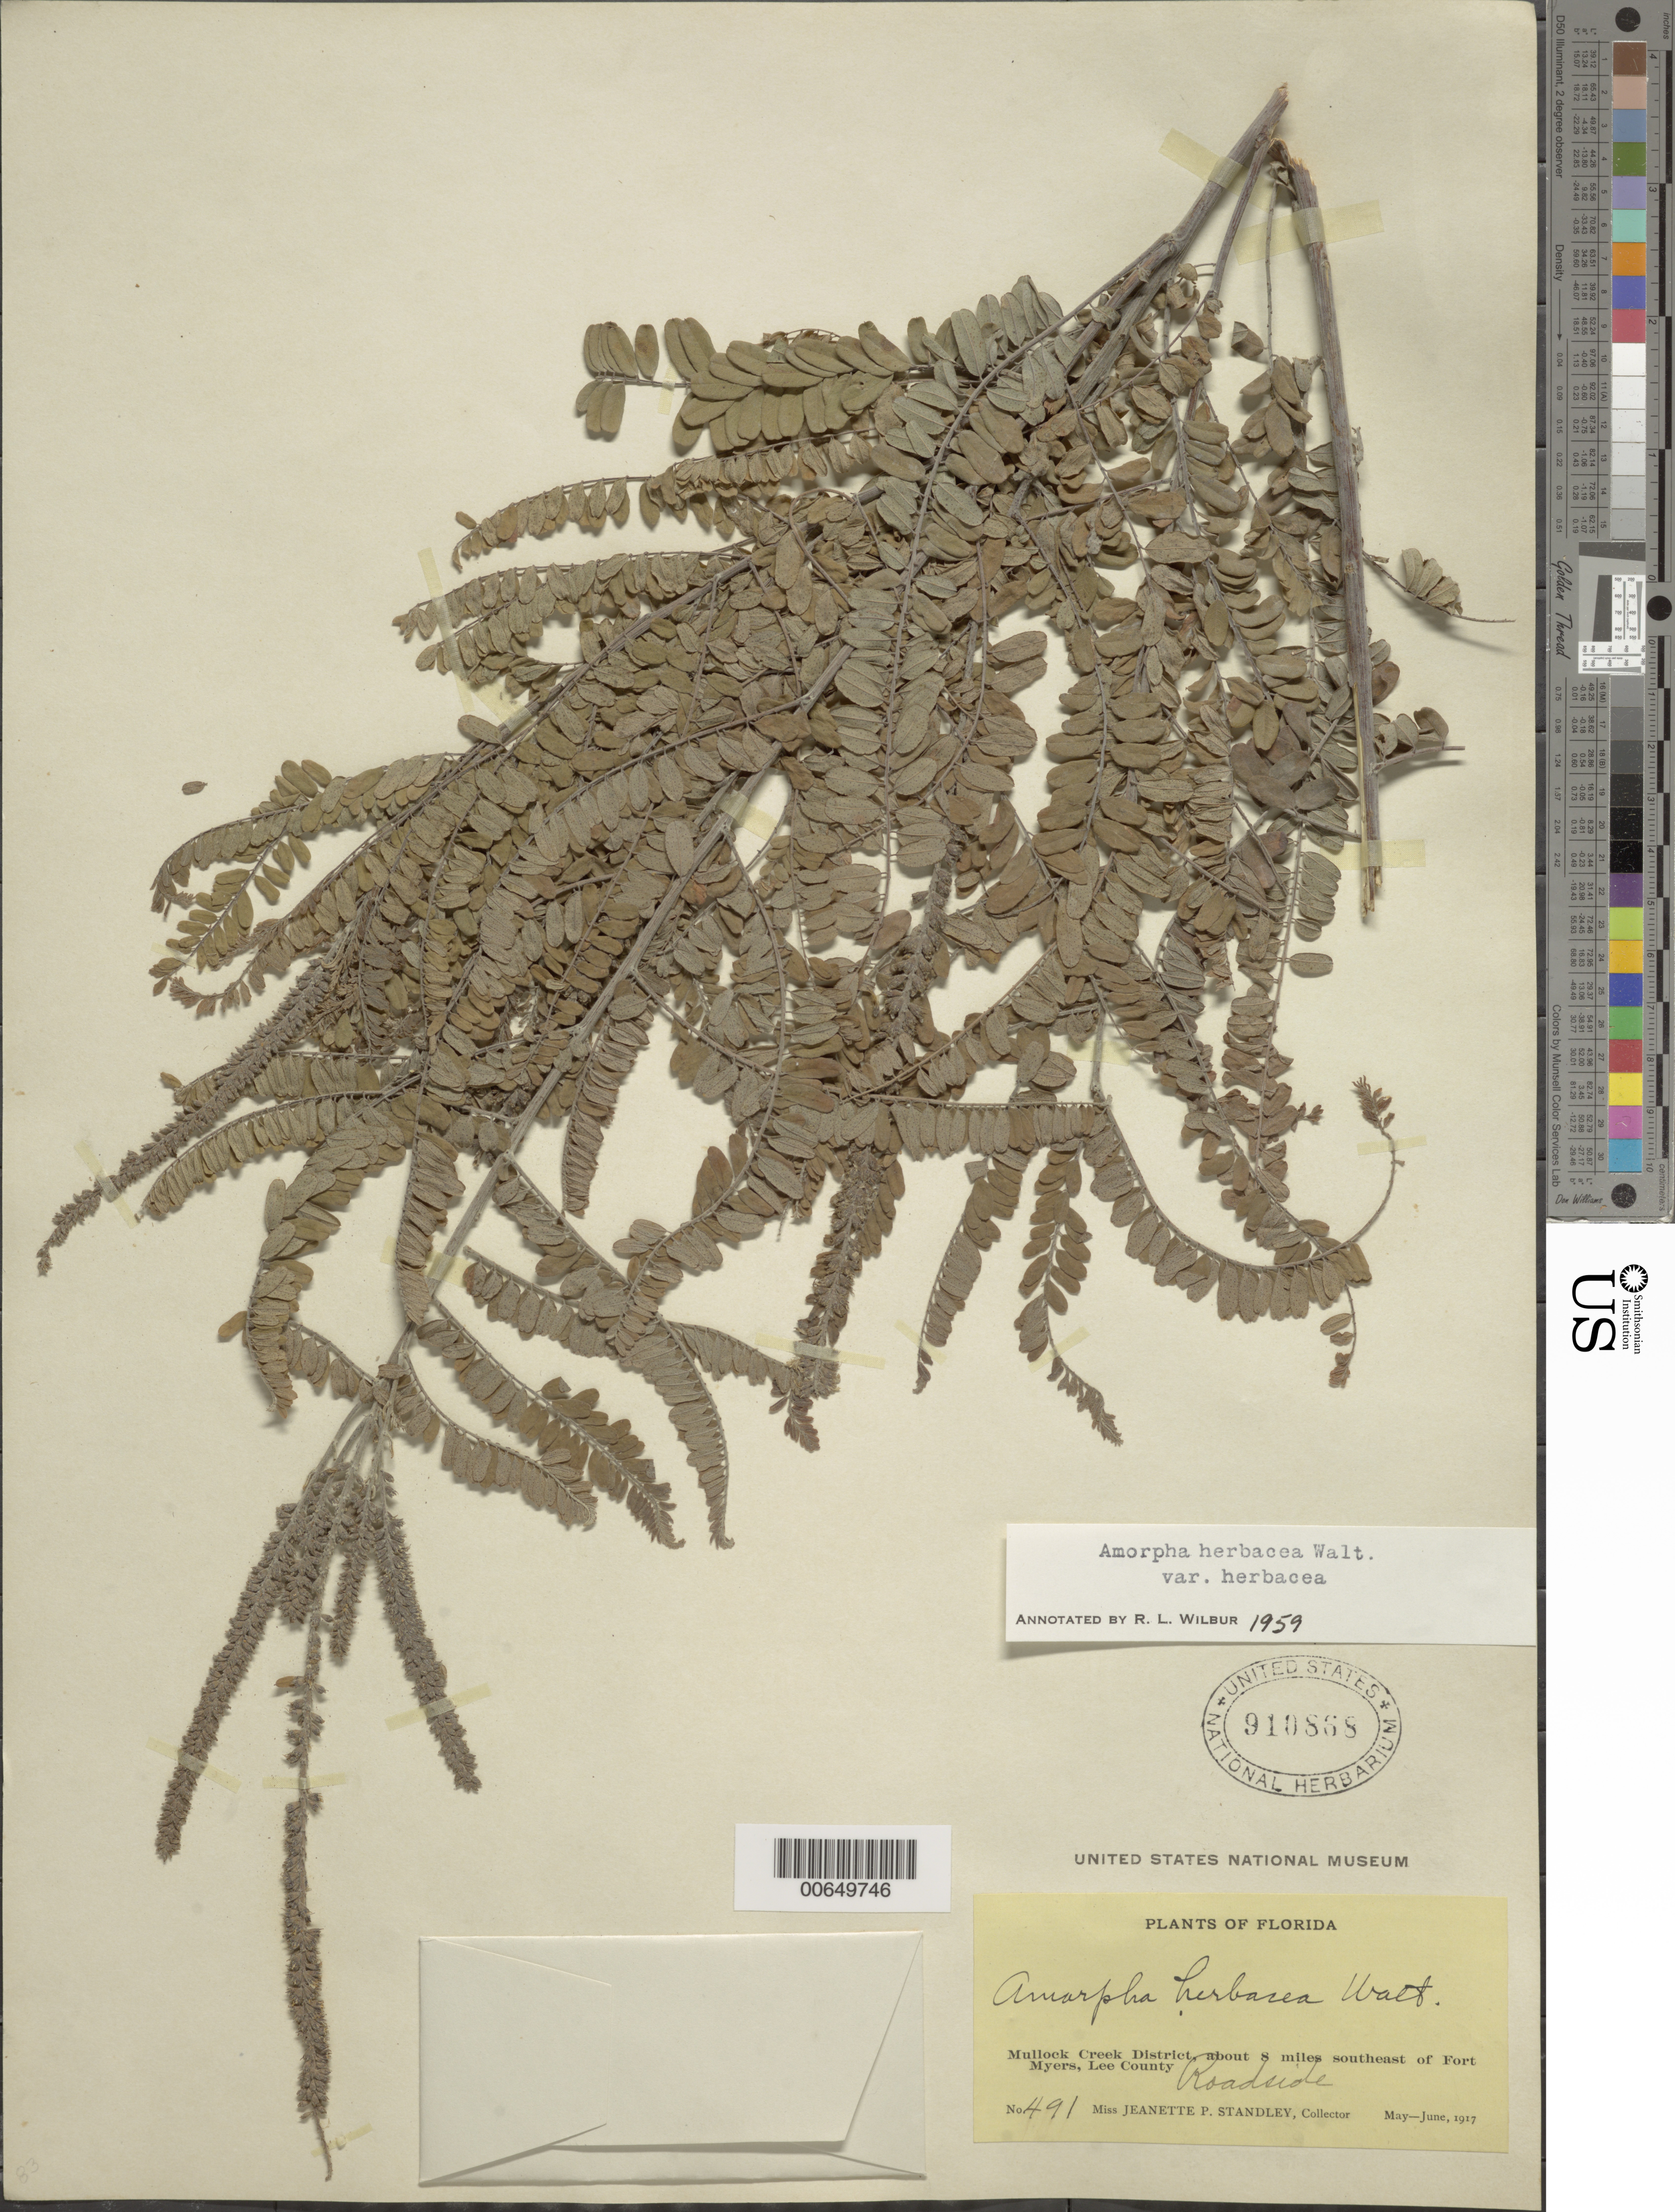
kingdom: Plantae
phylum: Tracheophyta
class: Magnoliopsida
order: Fabales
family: Fabaceae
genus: Amorpha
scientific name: Amorpha herbacea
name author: Schltdl.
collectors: J. P. Standley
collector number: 491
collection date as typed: May 1877 to -- Jun 1877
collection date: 1877-05/1877-06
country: United States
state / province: Florida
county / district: Lee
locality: Mullock Creek District, about 8 miles SE of Fort Myers.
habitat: Roadside.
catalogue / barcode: US 910868